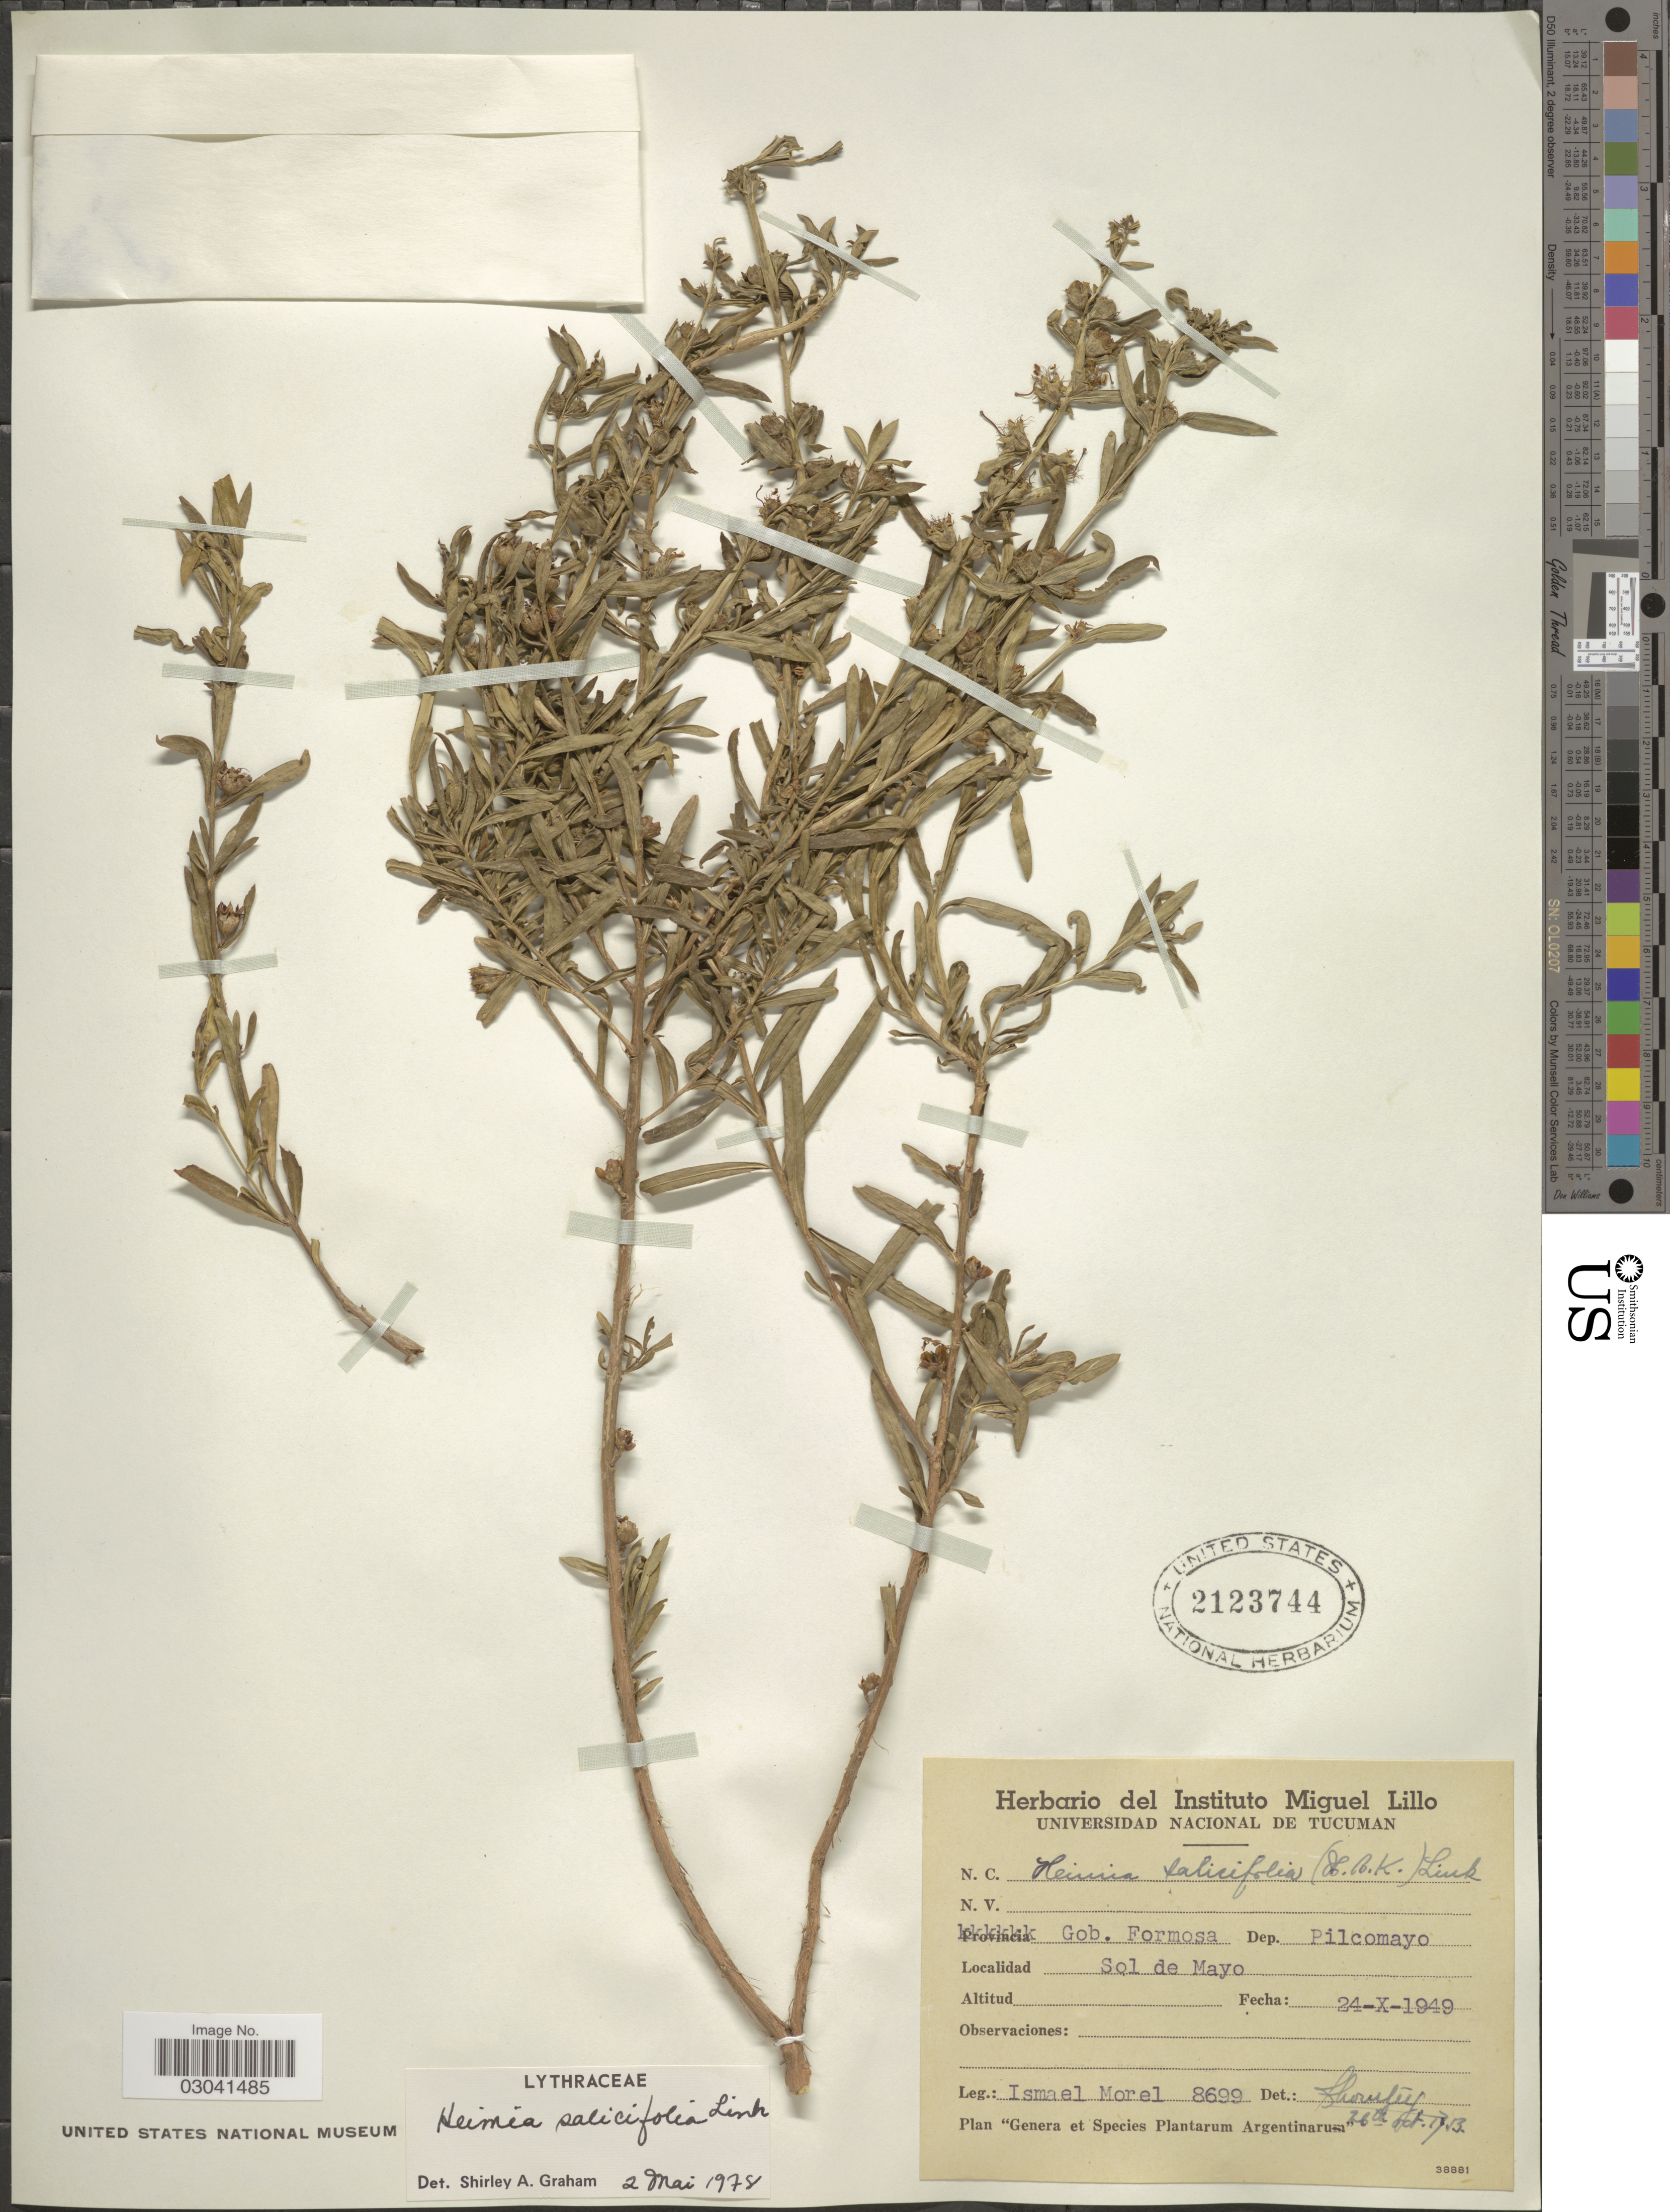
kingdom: Plantae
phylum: Tracheophyta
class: Magnoliopsida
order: Myrtales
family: Lythraceae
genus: Heimia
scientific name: Heimia salicifolia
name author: Link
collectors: I. Morel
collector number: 8699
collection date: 1949-10-24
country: Argentina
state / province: Formosa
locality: Gob. Formosa, Dep. Pilcomayo, Sol de Mayo.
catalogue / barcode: US 2123744